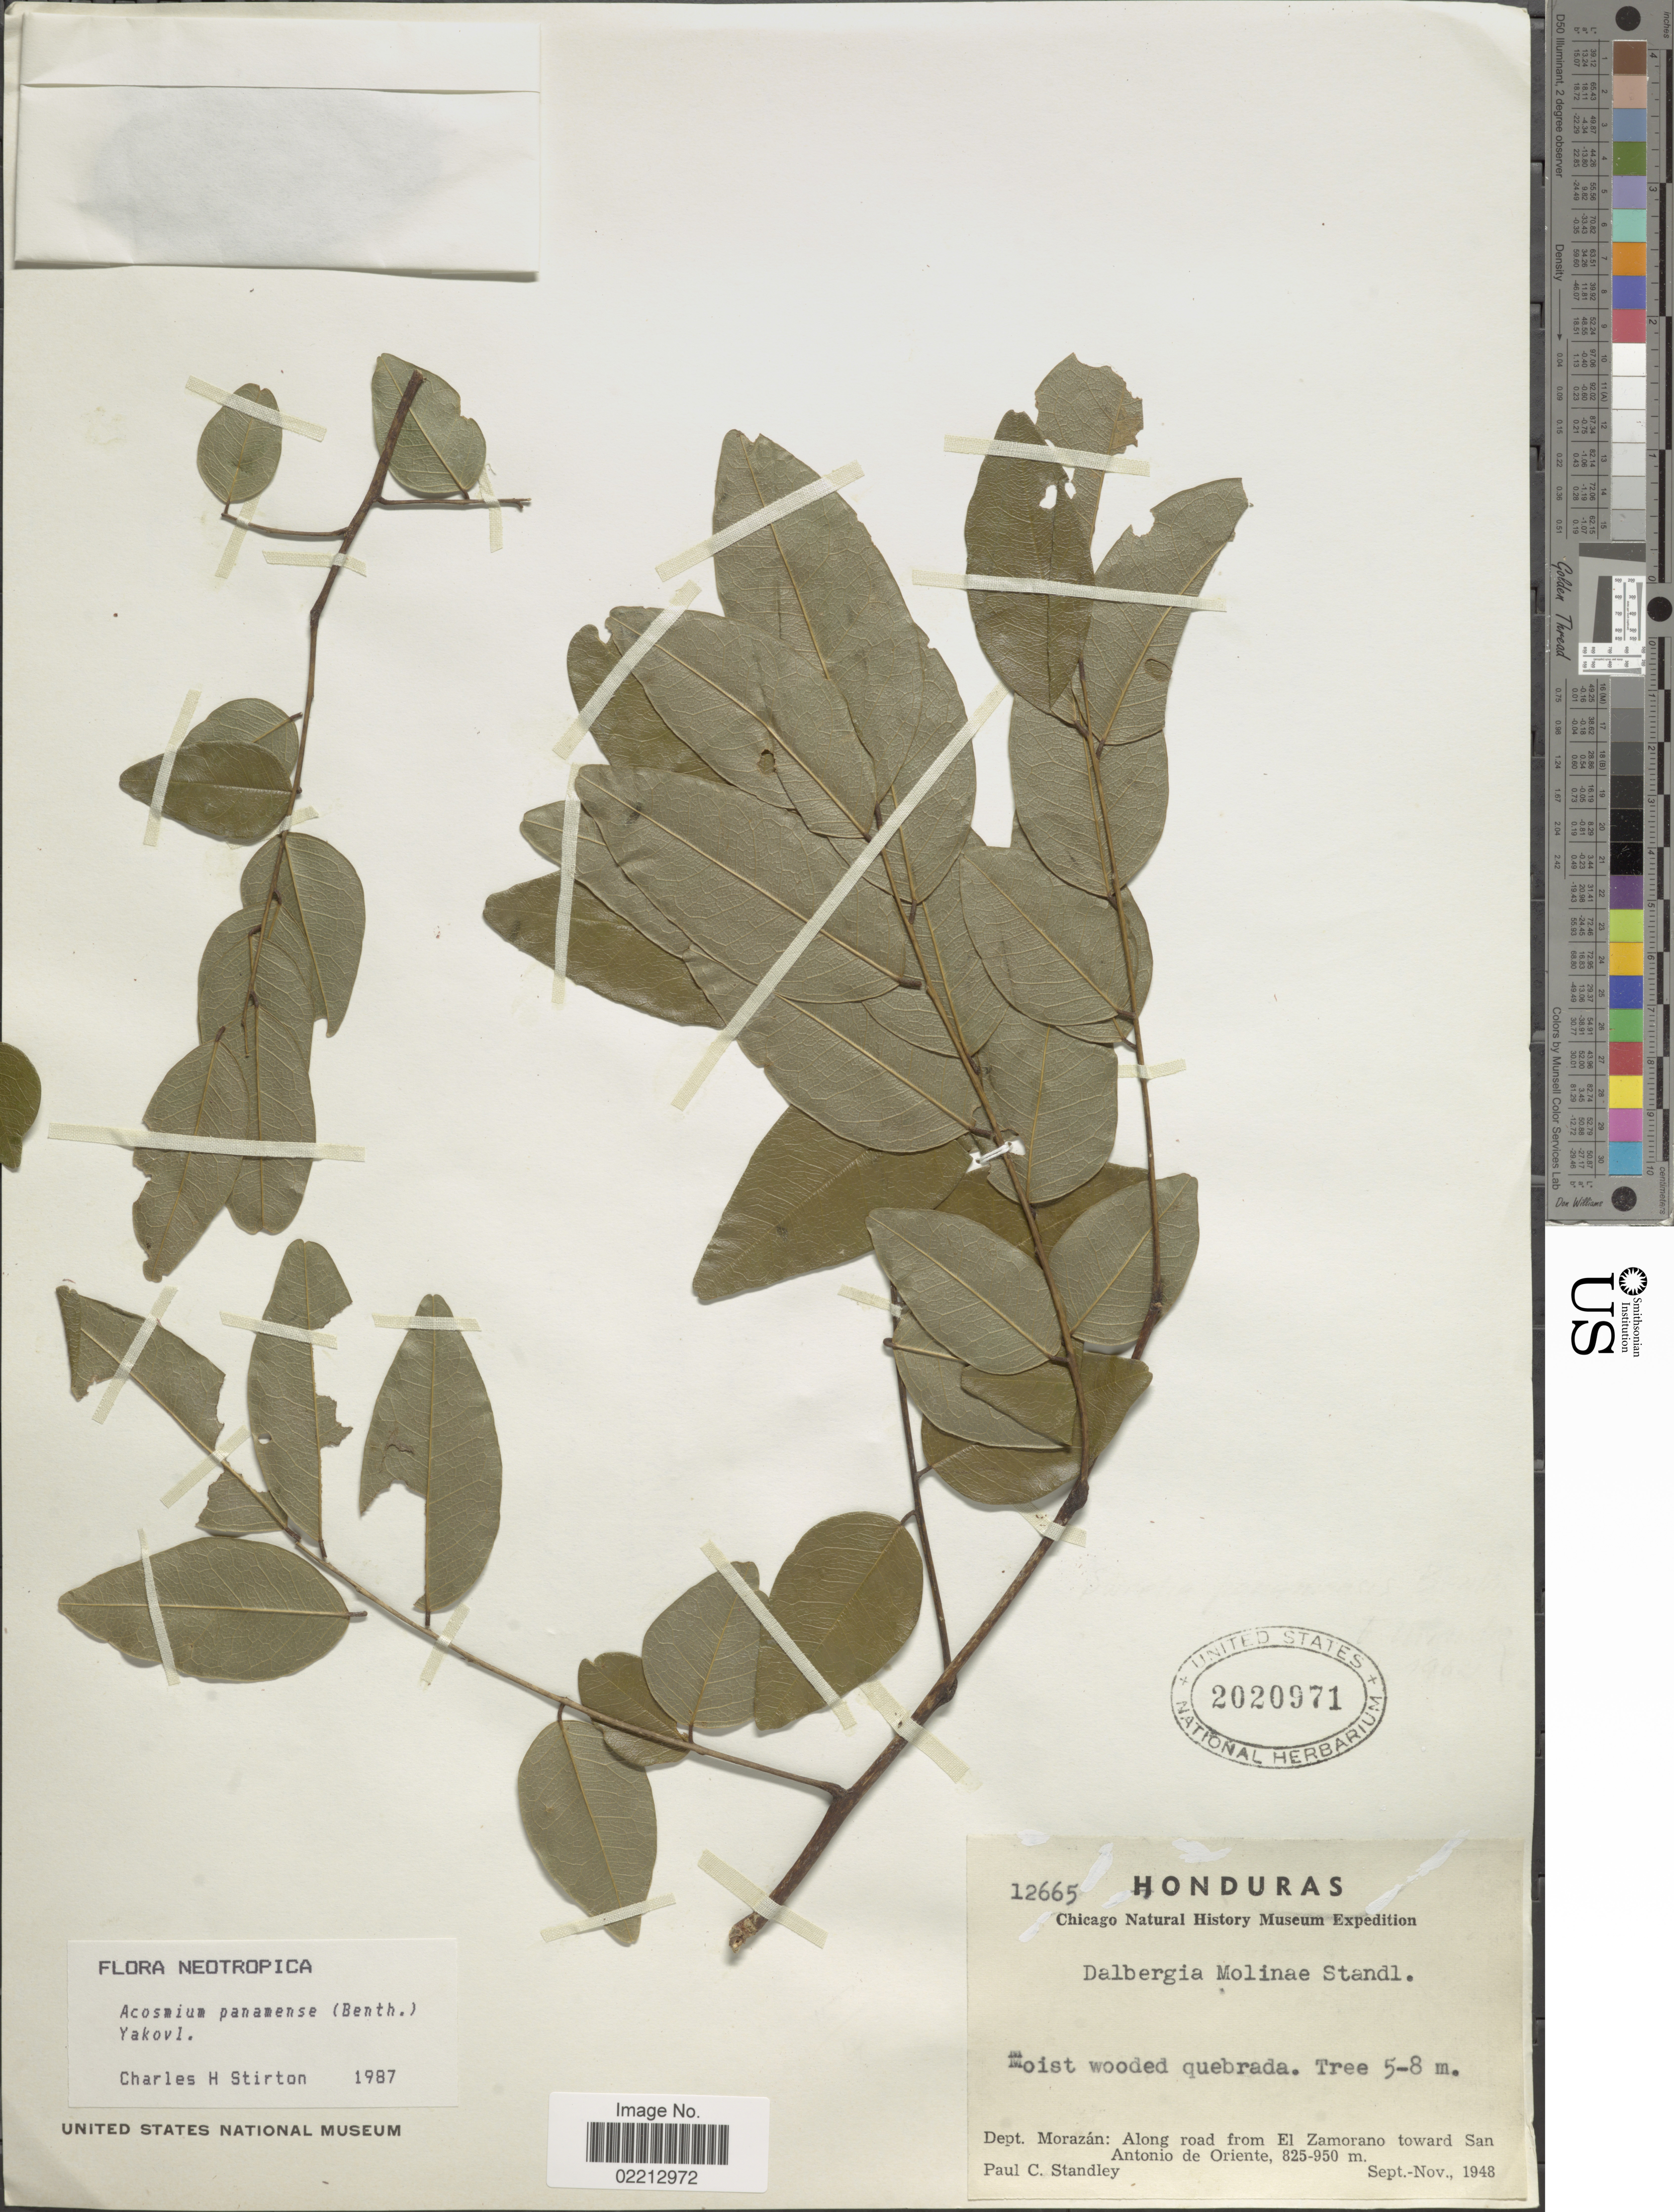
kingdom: Plantae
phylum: Tracheophyta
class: Magnoliopsida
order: Fabales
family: Fabaceae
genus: Acosmium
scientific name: Acosmium panamense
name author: (Benth.) Yakovlev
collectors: P. C. Standley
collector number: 12665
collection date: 1948-09/1948-11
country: Honduras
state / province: Fco. Morazán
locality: Along road from El Zamorano toward San Antonio de Oriente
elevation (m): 825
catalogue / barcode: US 2020971